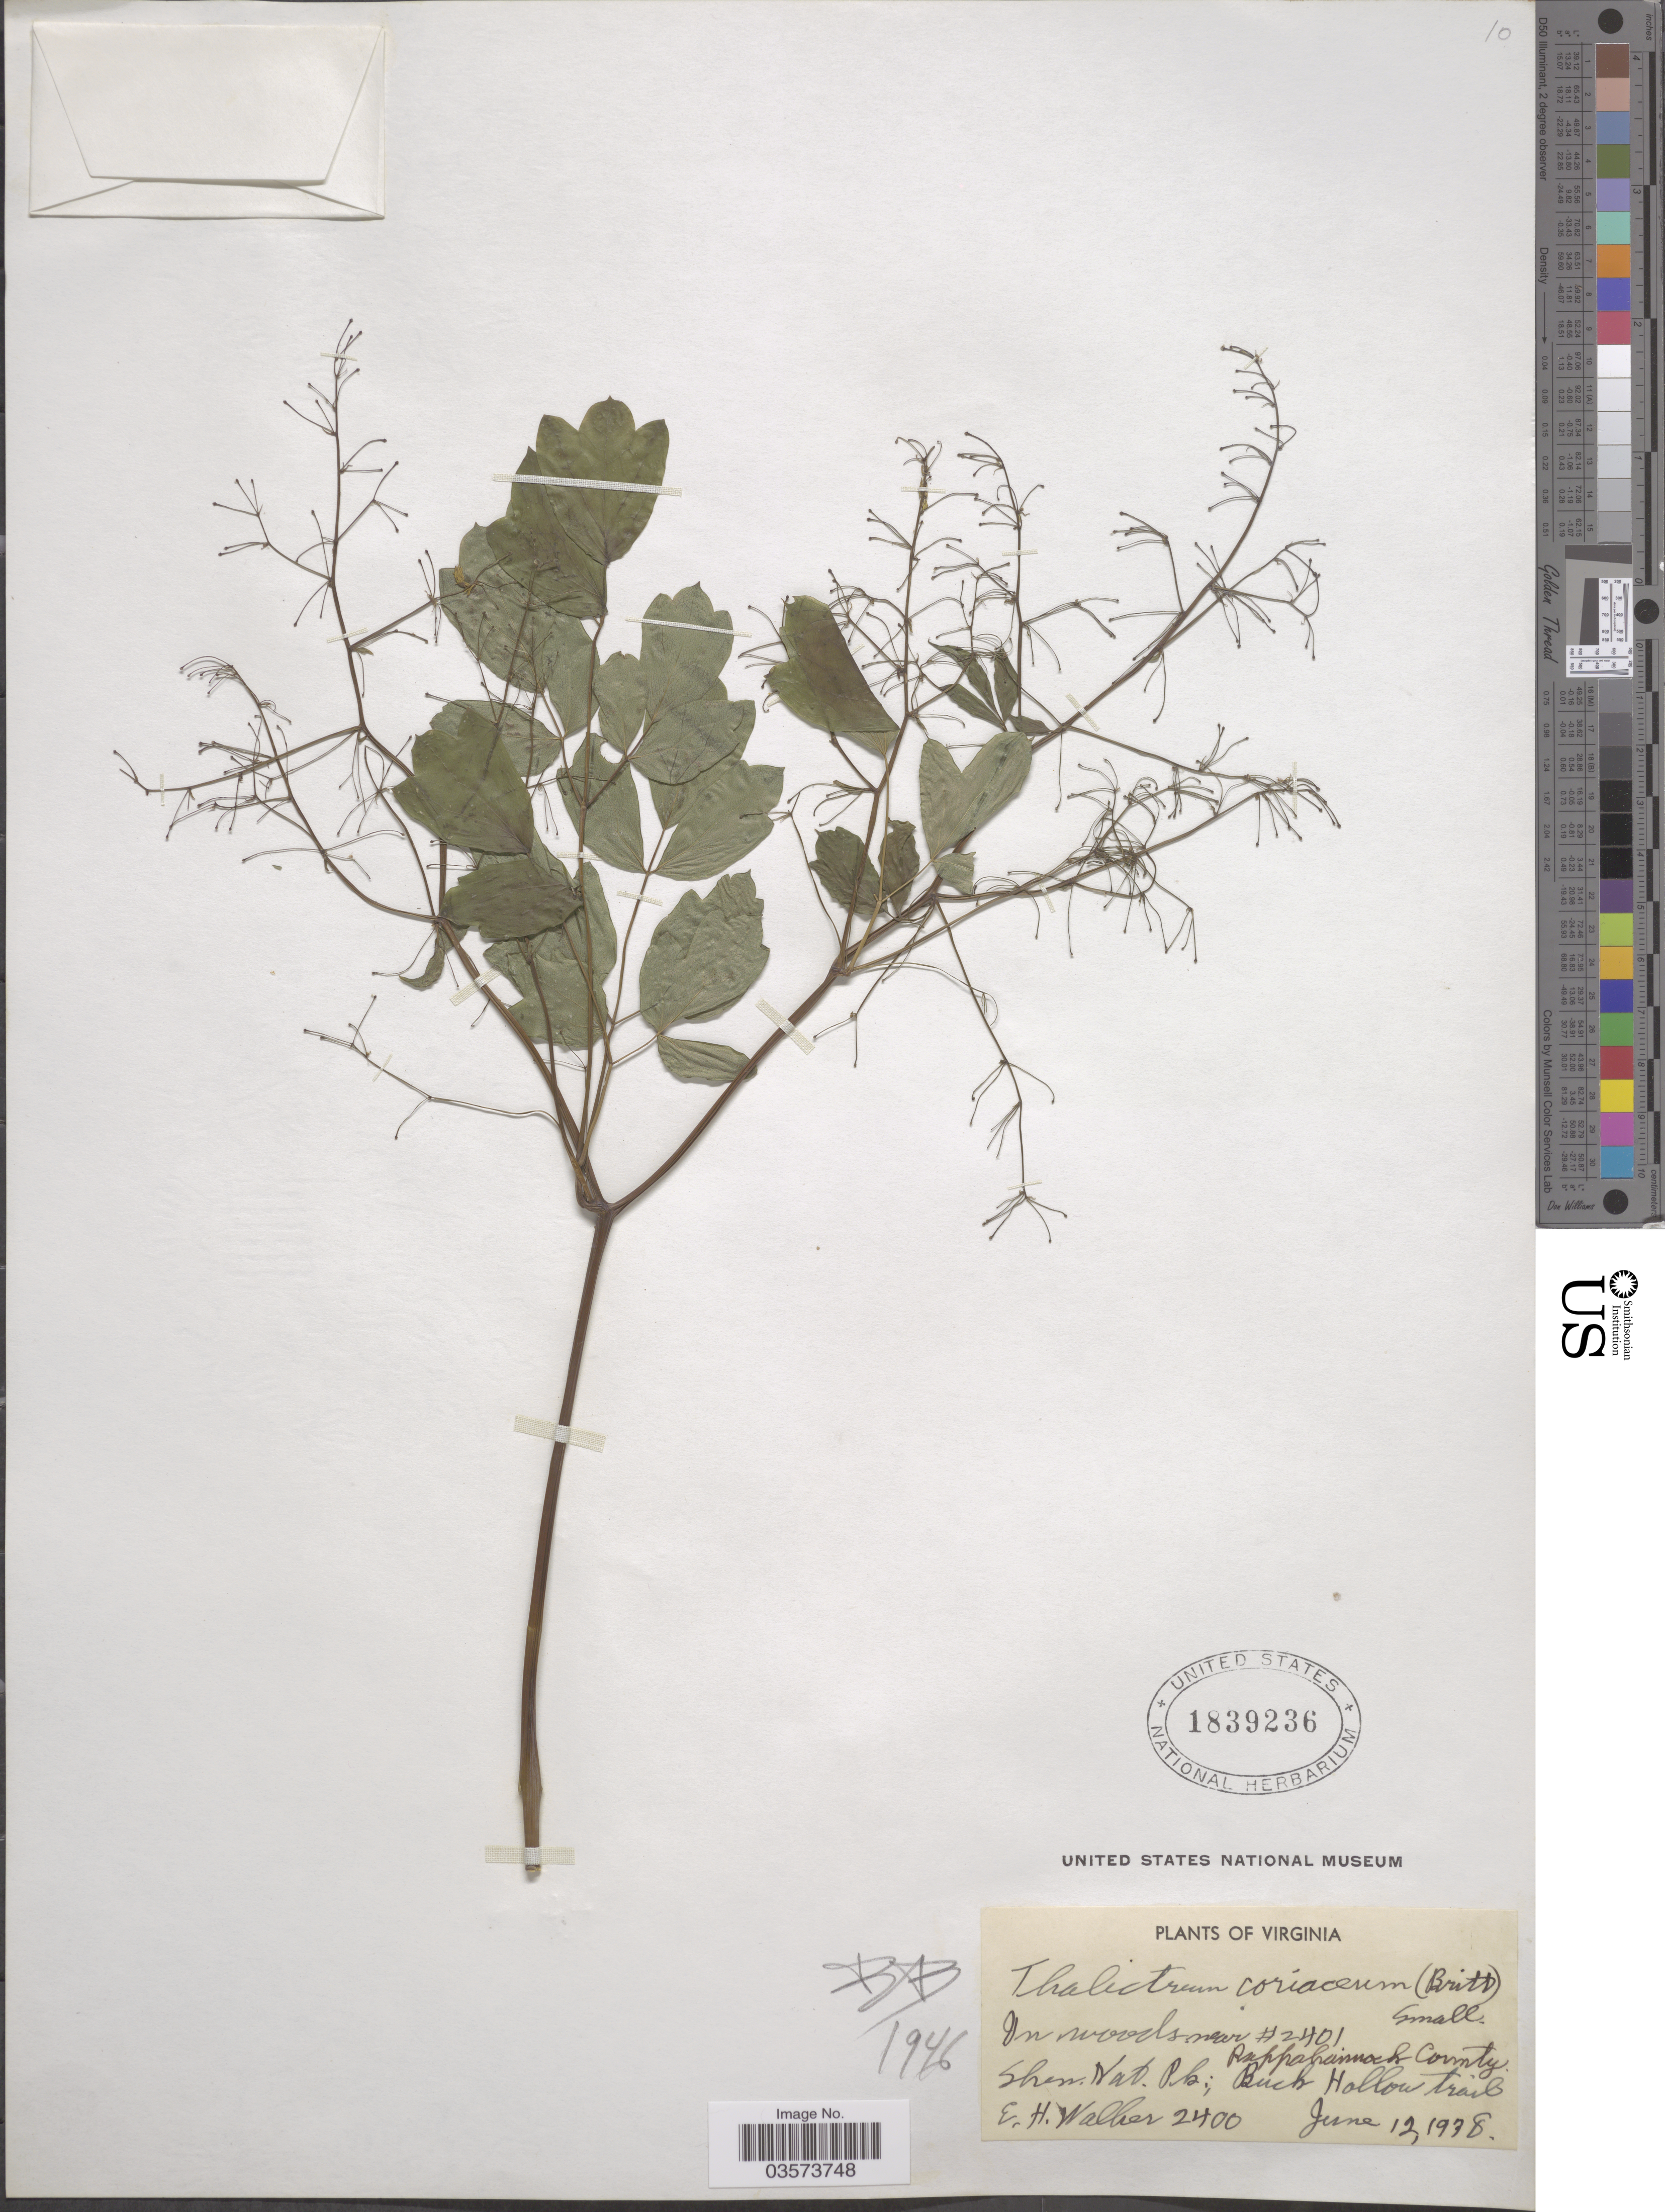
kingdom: Plantae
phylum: Tracheophyta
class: Magnoliopsida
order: Ranunculales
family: Ranunculaceae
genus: Thalictrum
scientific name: Thalictrum coriaceum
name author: (Britton) Small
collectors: E. H. Walker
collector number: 2400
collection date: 1938-06-12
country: United States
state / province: Virginia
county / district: Rappahannock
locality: Shen. Nat. Pk.; Buck Hollow trail.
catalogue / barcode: US 1839236